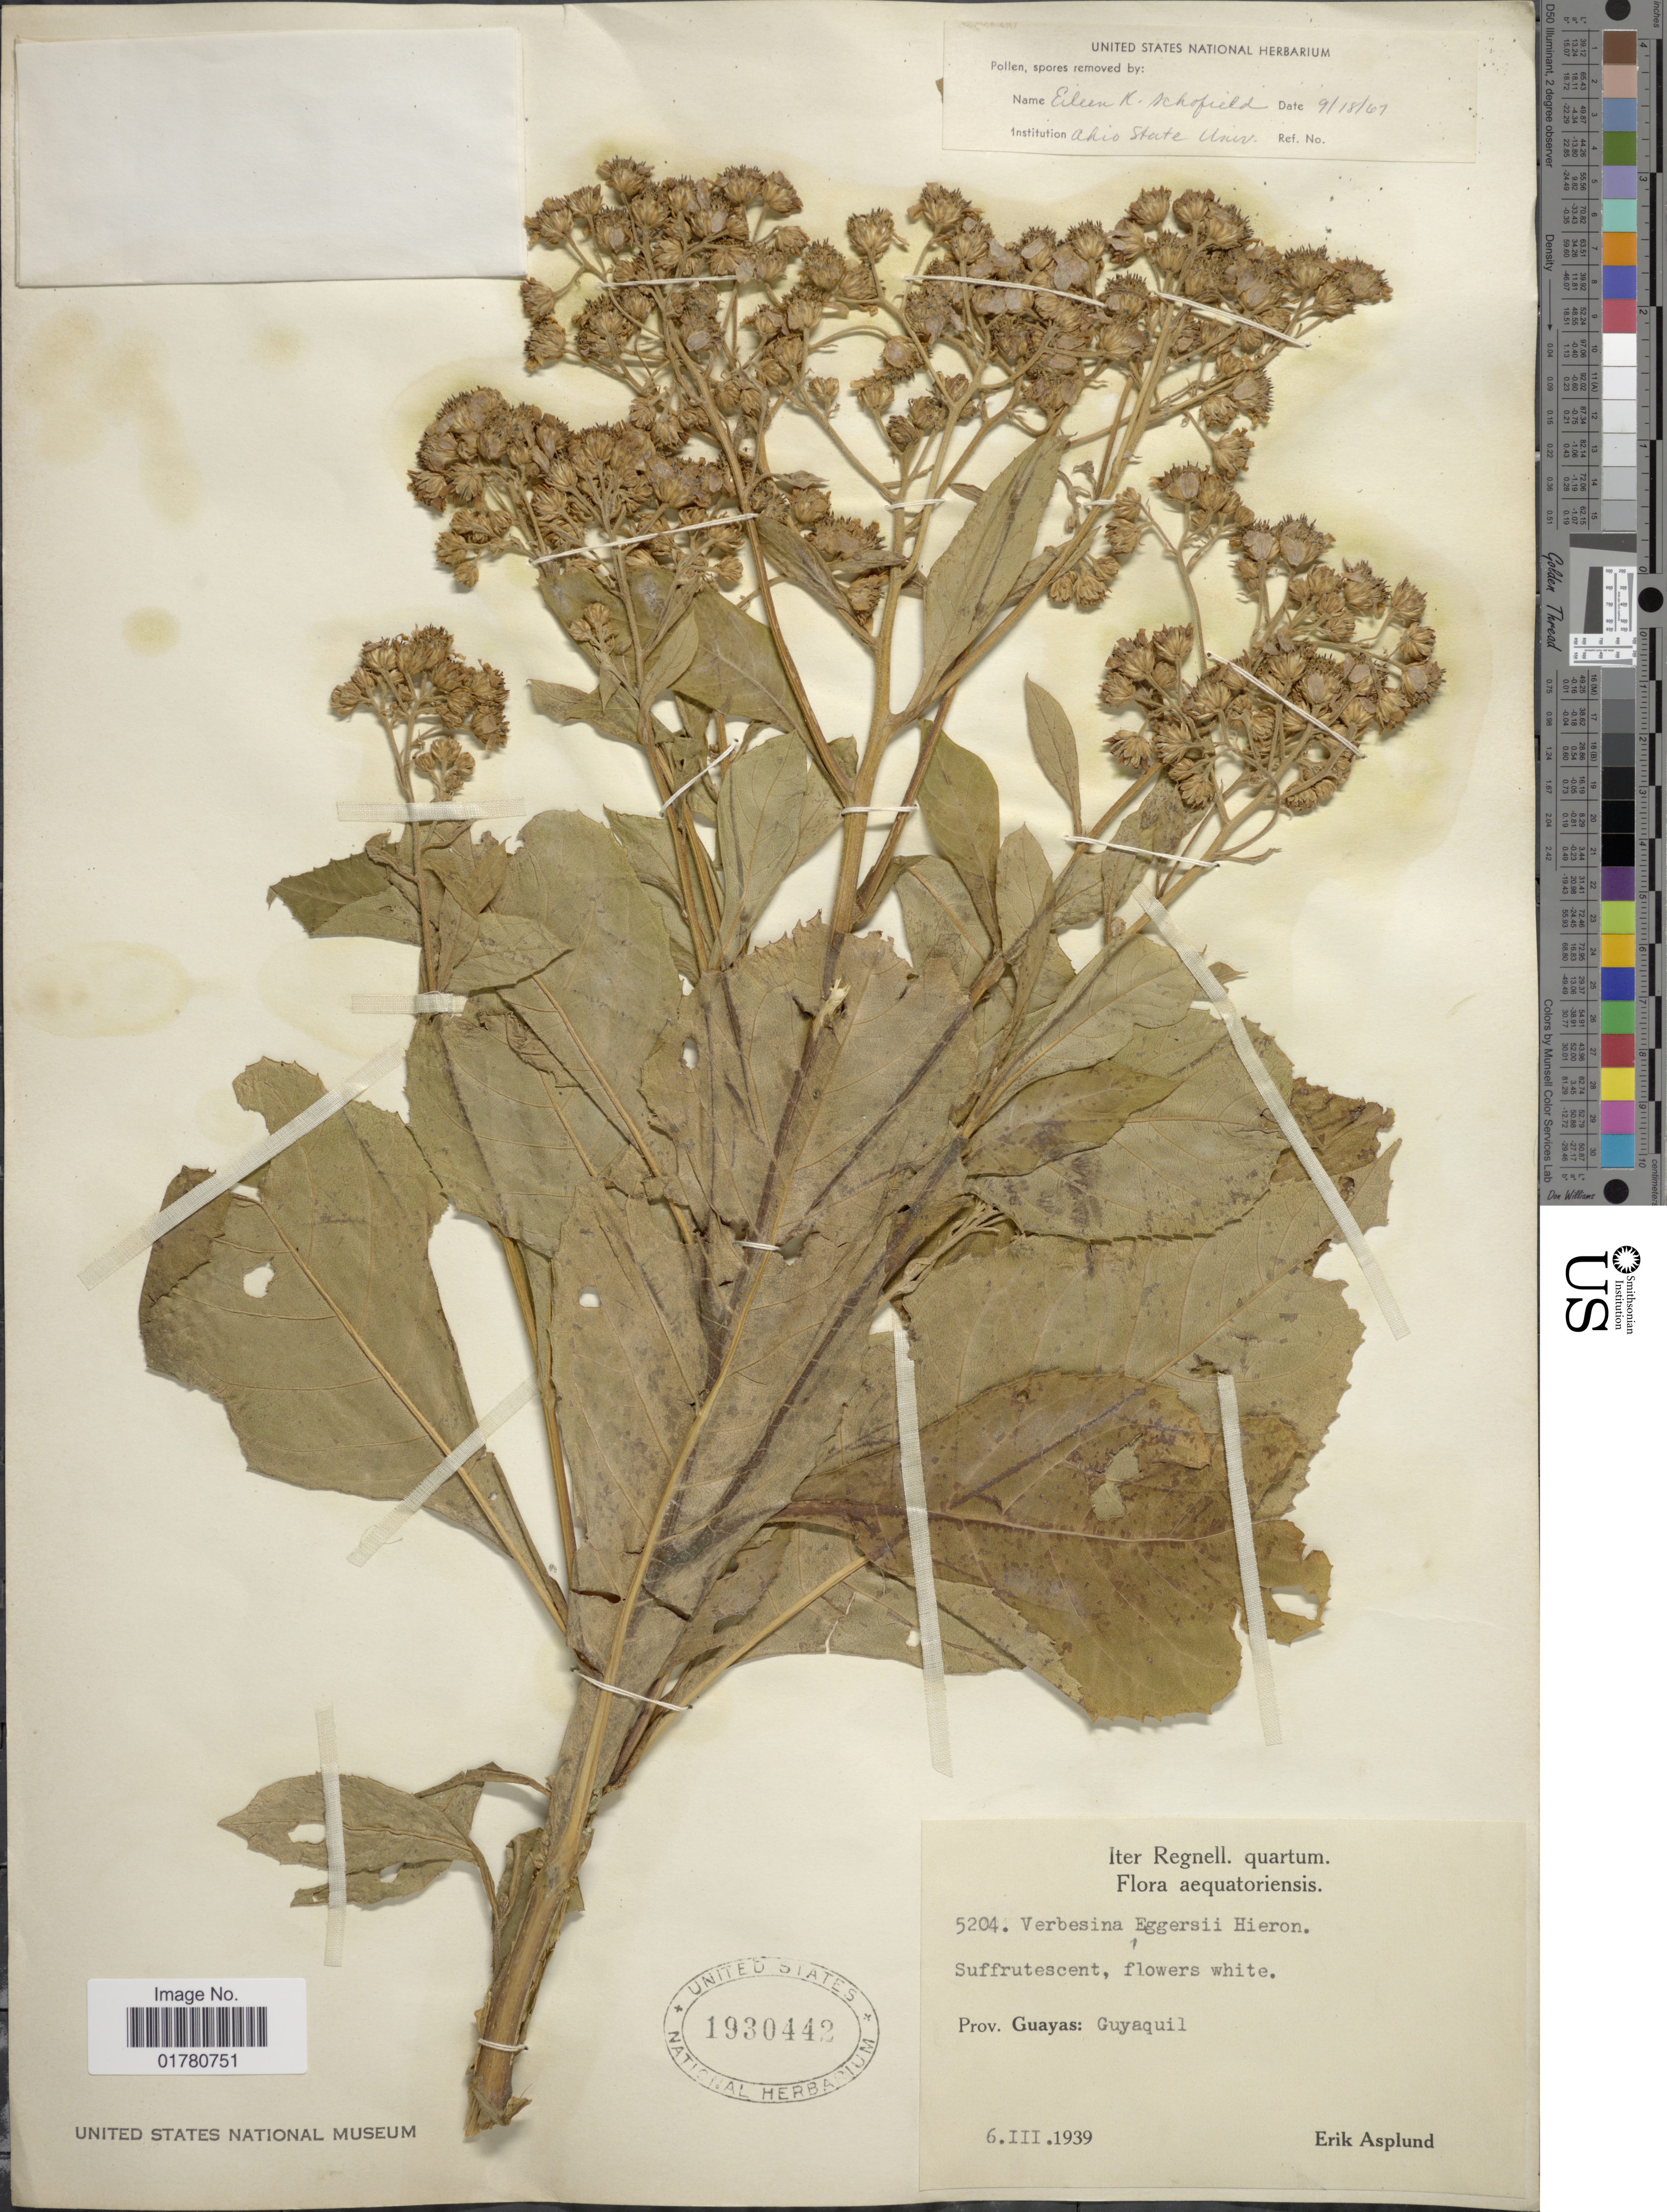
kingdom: Plantae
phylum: Tracheophyta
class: Magnoliopsida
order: Asterales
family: Asteraceae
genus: Verbesina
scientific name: Verbesina eggersii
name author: Hieron.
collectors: E. Asplund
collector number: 5204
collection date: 1939-03-06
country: Ecuador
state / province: Guayas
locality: Guyaquil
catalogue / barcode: US 1930442